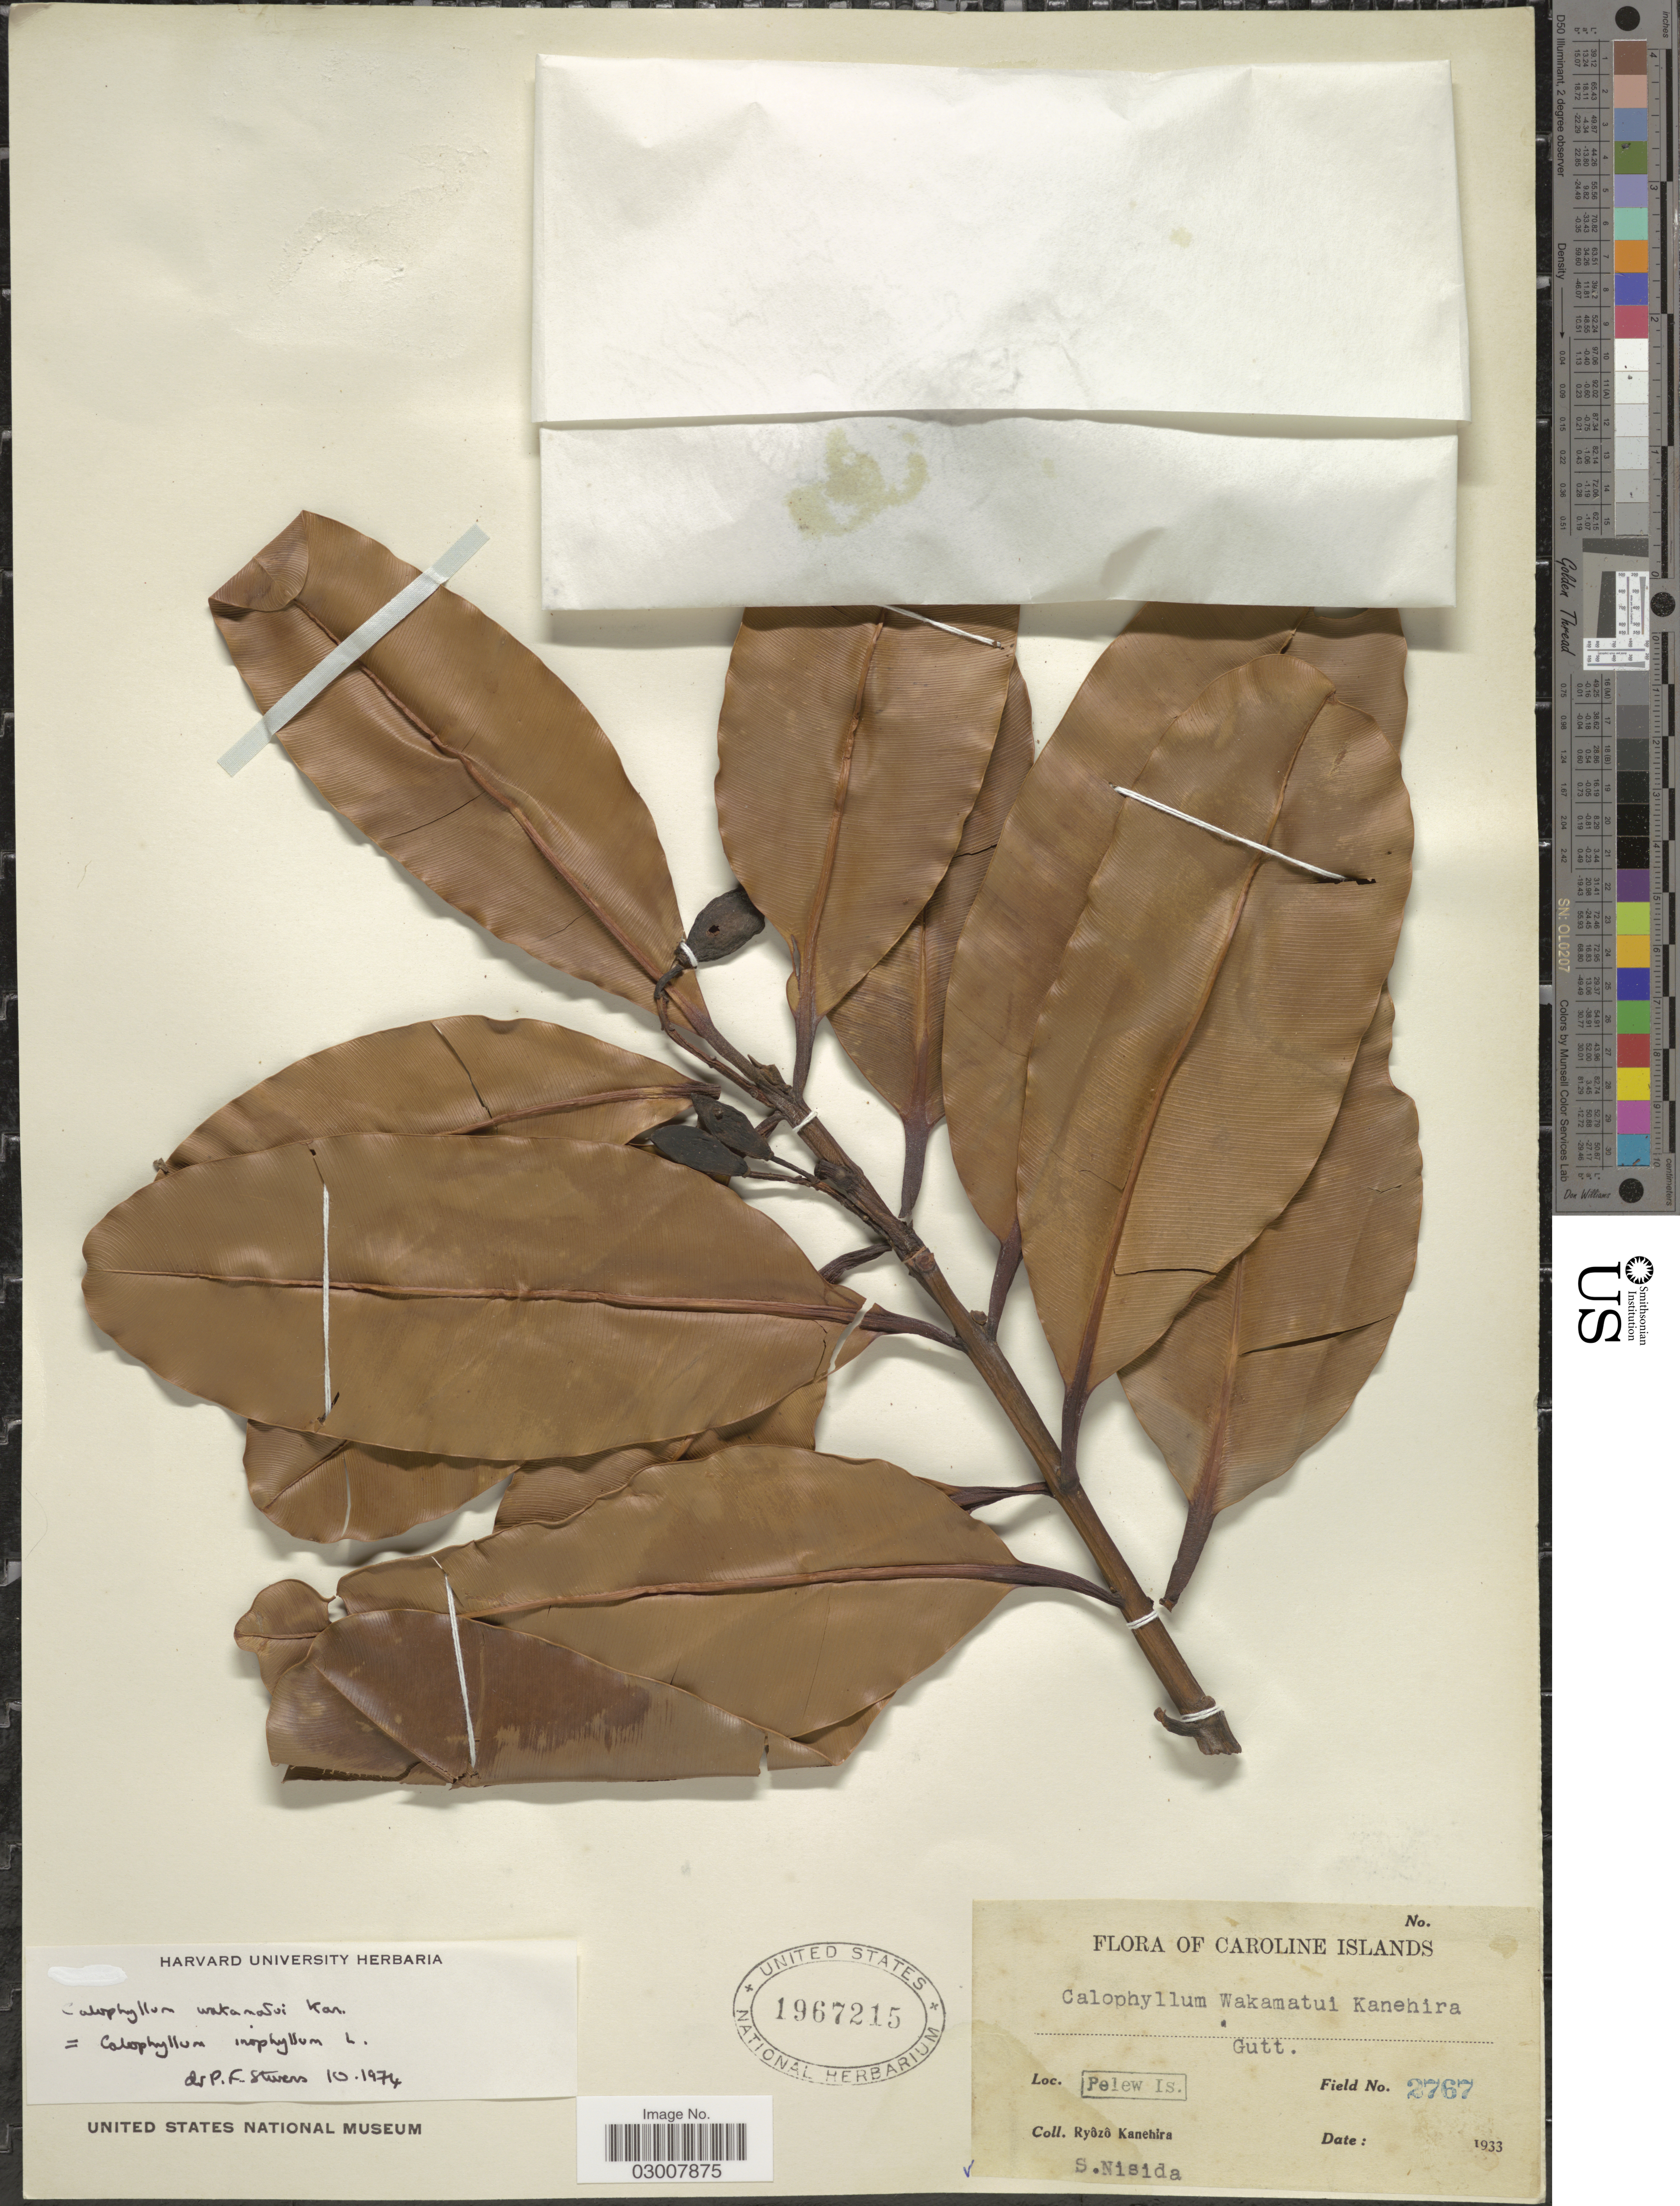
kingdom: Plantae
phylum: Tracheophyta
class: Magnoliopsida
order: Malpighiales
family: Calophyllaceae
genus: Calophyllum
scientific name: Calophyllum inophyllum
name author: L.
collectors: R. Kanehira & S. Nisida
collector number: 2767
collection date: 1933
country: Palau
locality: Caroline Islands. Pelew Is.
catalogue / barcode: US 1967215